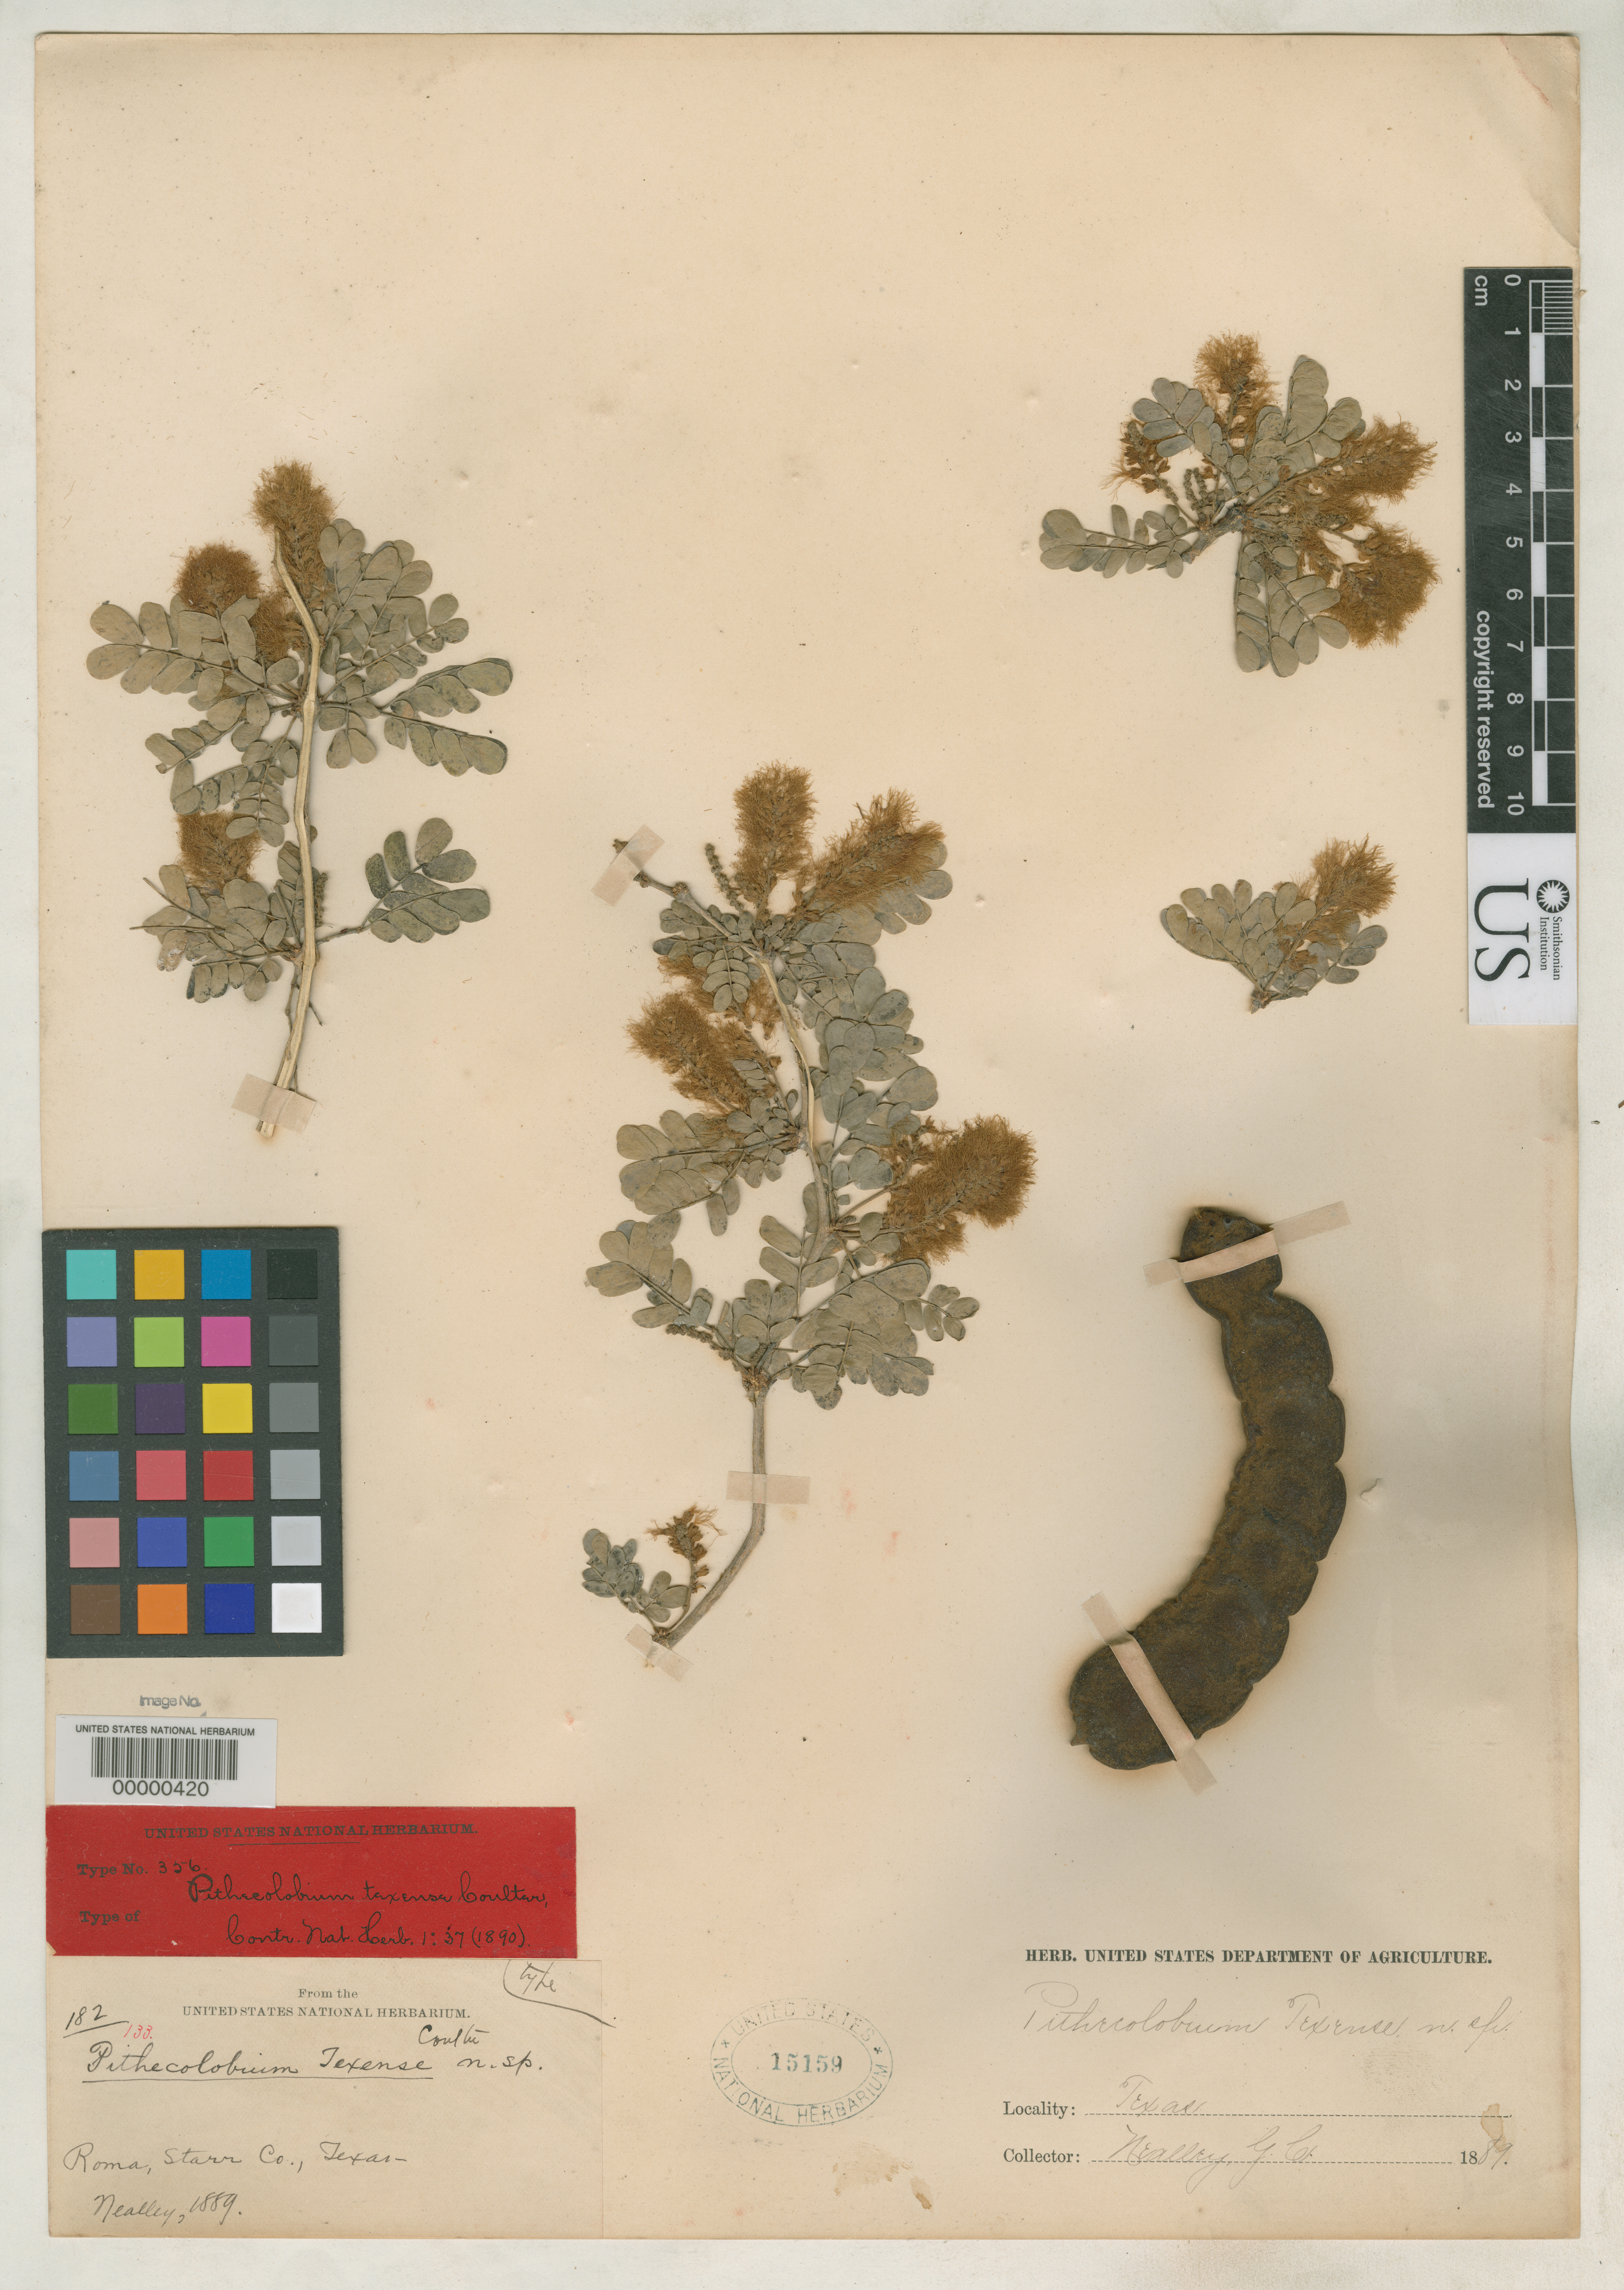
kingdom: Plantae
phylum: Tracheophyta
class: Magnoliopsida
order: Fabales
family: Fabaceae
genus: Pithecellobium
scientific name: Pithecellobium texense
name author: J.M. Coult.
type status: Type Collection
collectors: G. C. Nealley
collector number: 133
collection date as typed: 1889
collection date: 1889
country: United States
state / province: Texas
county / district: Starr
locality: Near Roma.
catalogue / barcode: US 15159